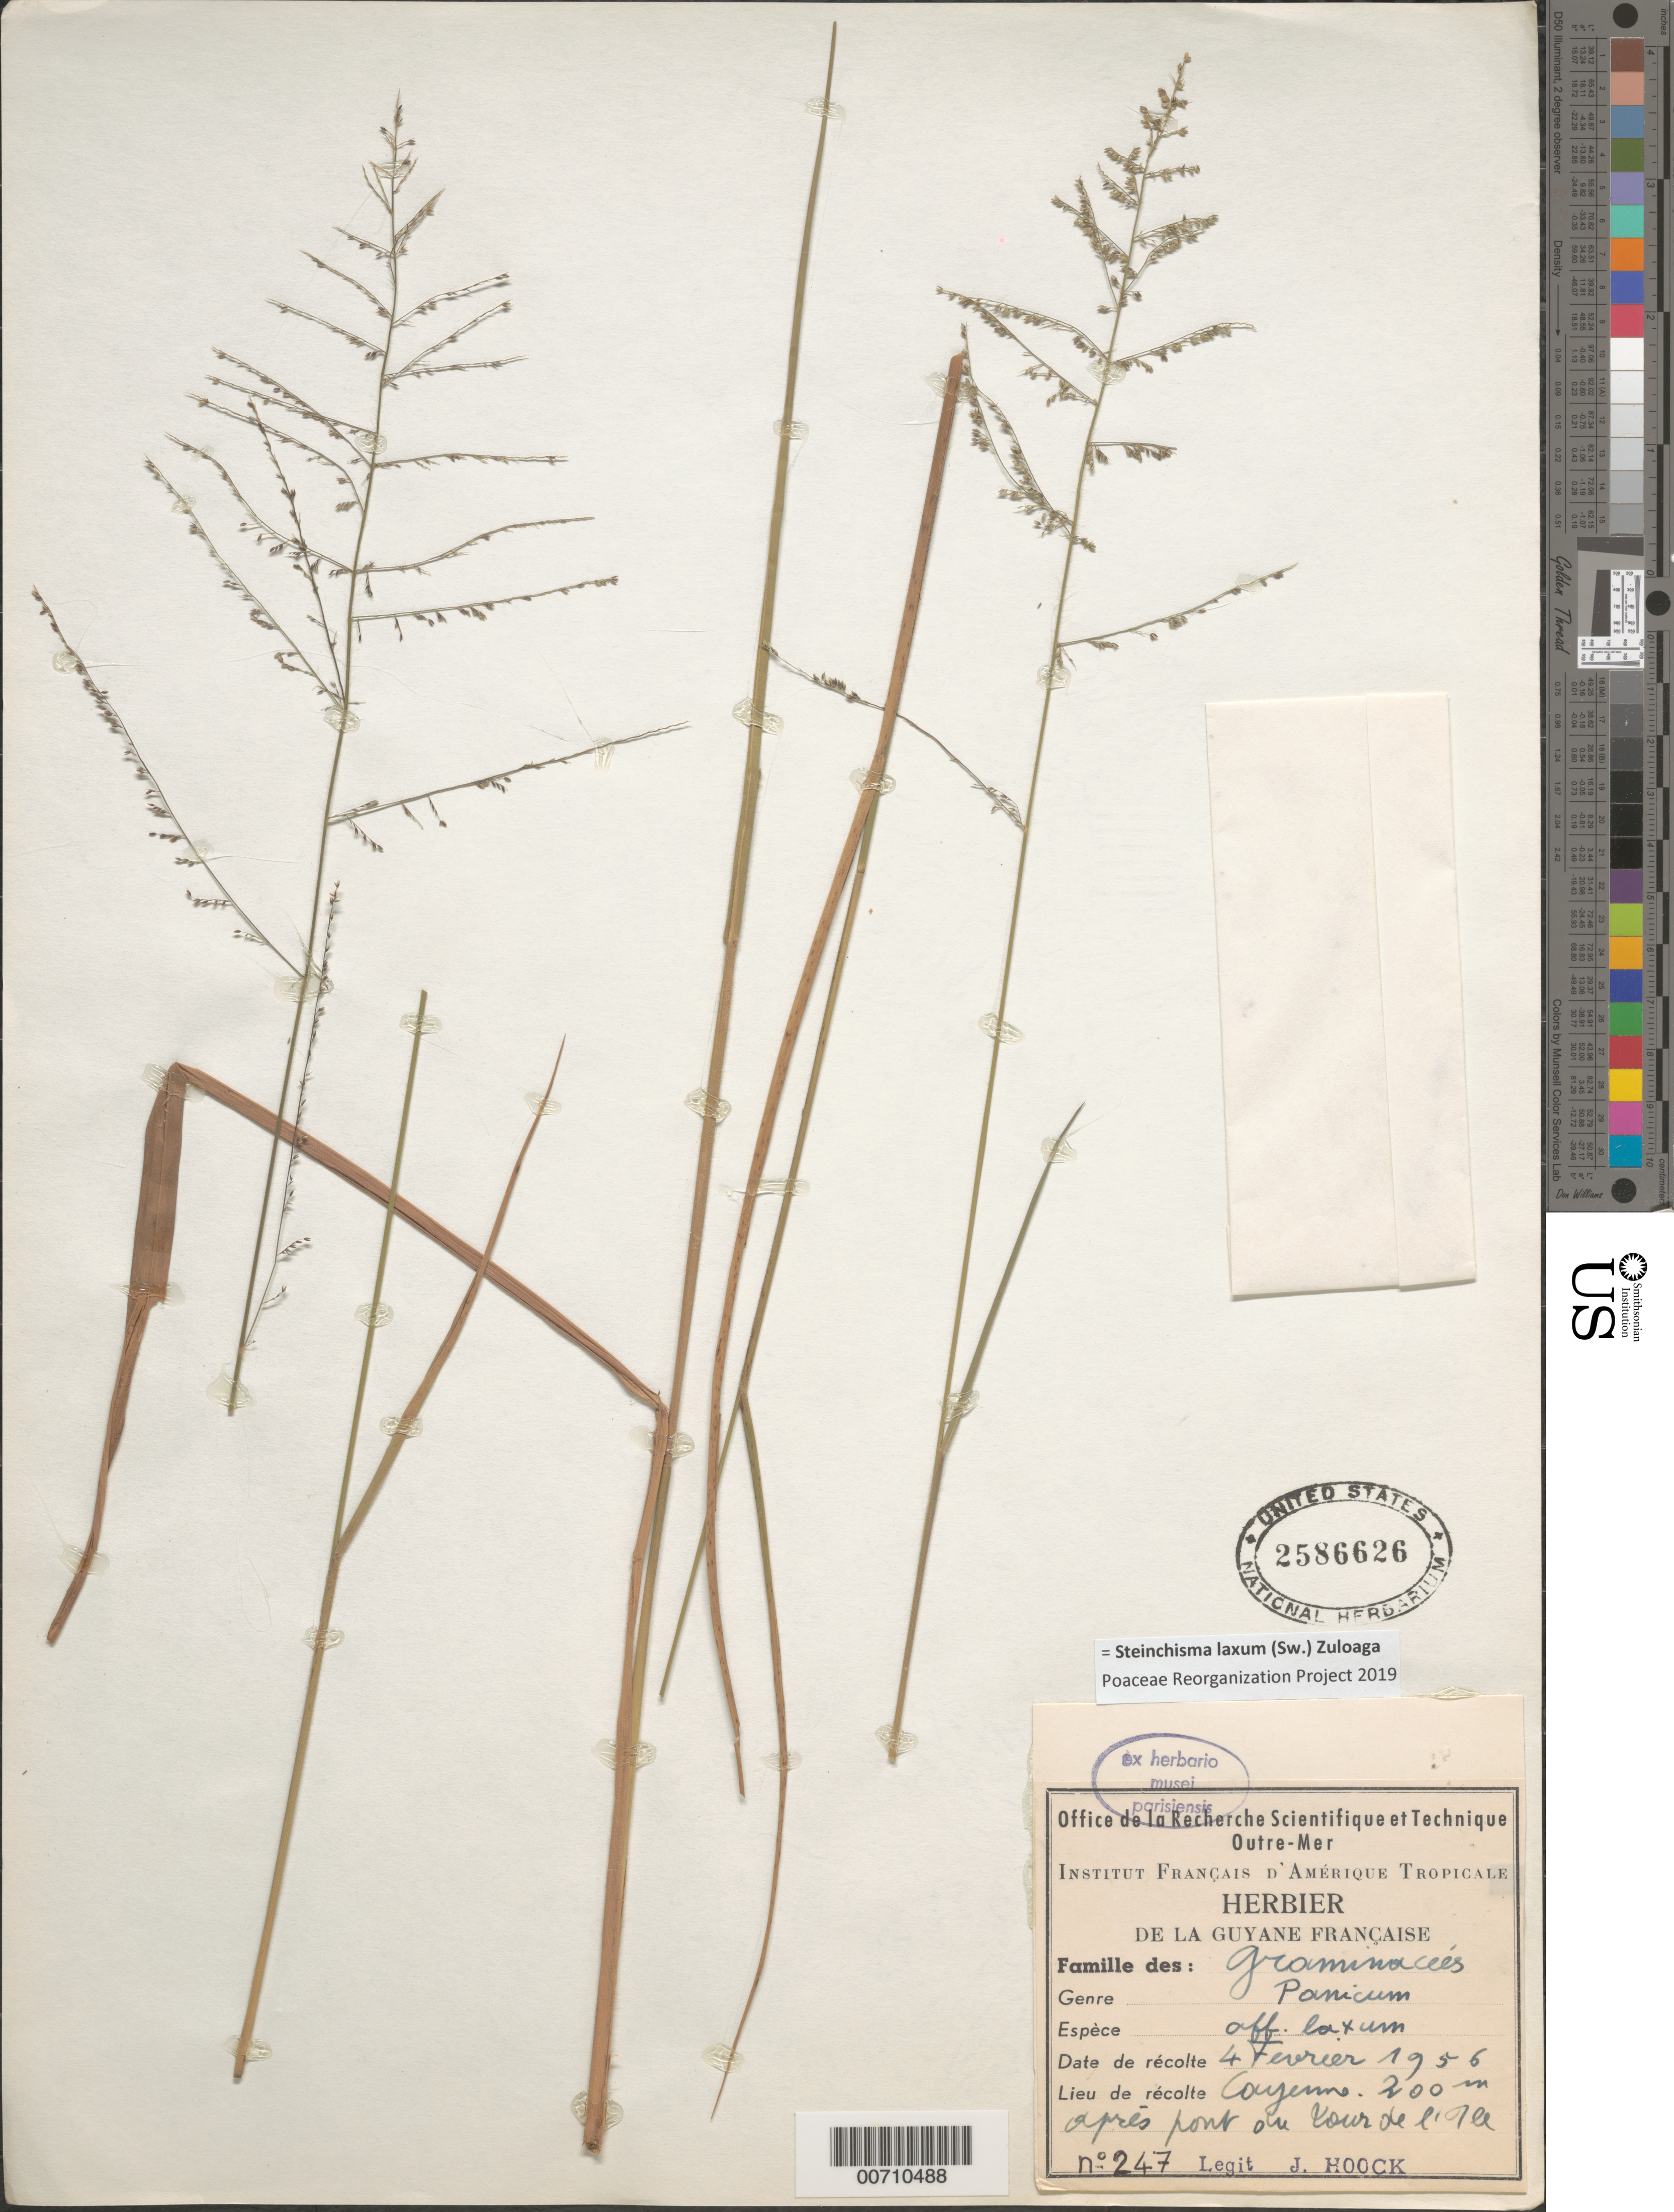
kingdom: Plantae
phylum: Tracheophyta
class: Liliopsida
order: Poales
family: Poaceae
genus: Panicum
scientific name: Panicum laxum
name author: Sw.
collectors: J. Hoock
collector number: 247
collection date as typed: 4-Feb-56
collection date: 1956-02-04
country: French Guiana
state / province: Cayenne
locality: Cayenne, 200 m aprés pont du tour de l'Ile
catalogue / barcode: US 2586626